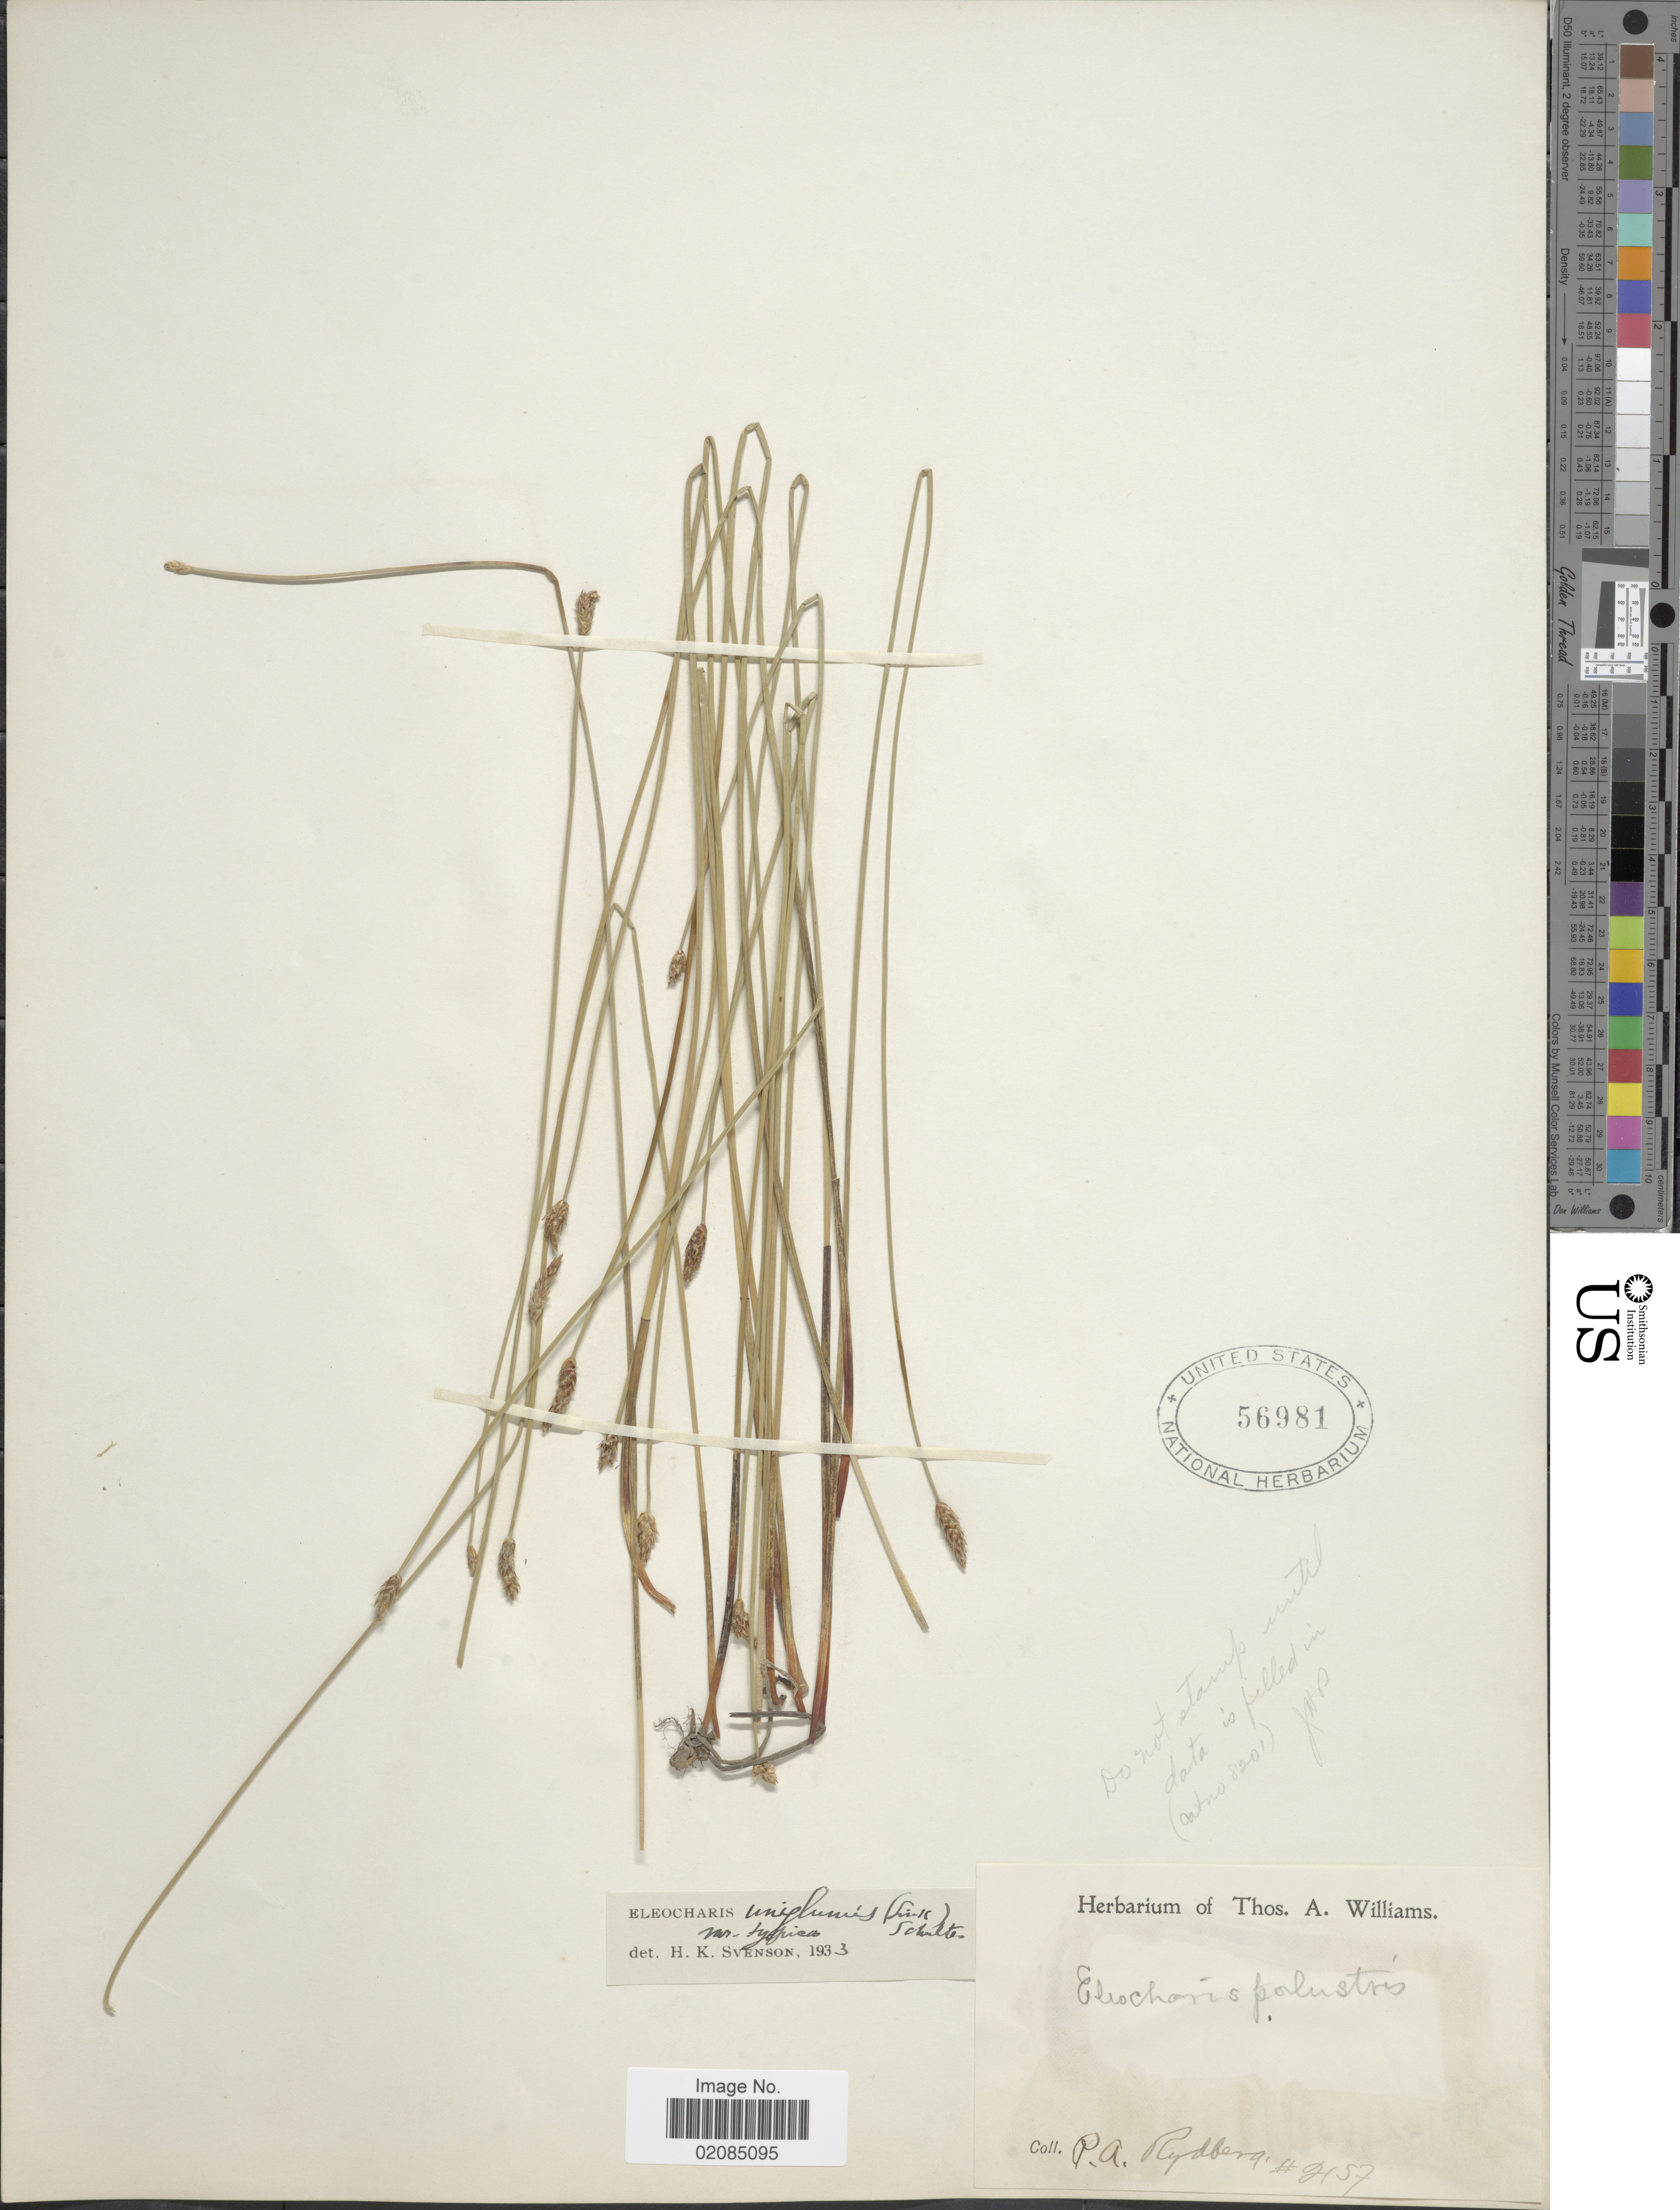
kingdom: Plantae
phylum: Tracheophyta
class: Liliopsida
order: Poales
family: Cyperaceae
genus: Eleocharis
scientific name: Eleocharis uniglumis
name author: (Link) Schult.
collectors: P. A. Rydberg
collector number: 2157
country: United States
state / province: Montana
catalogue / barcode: US 56981